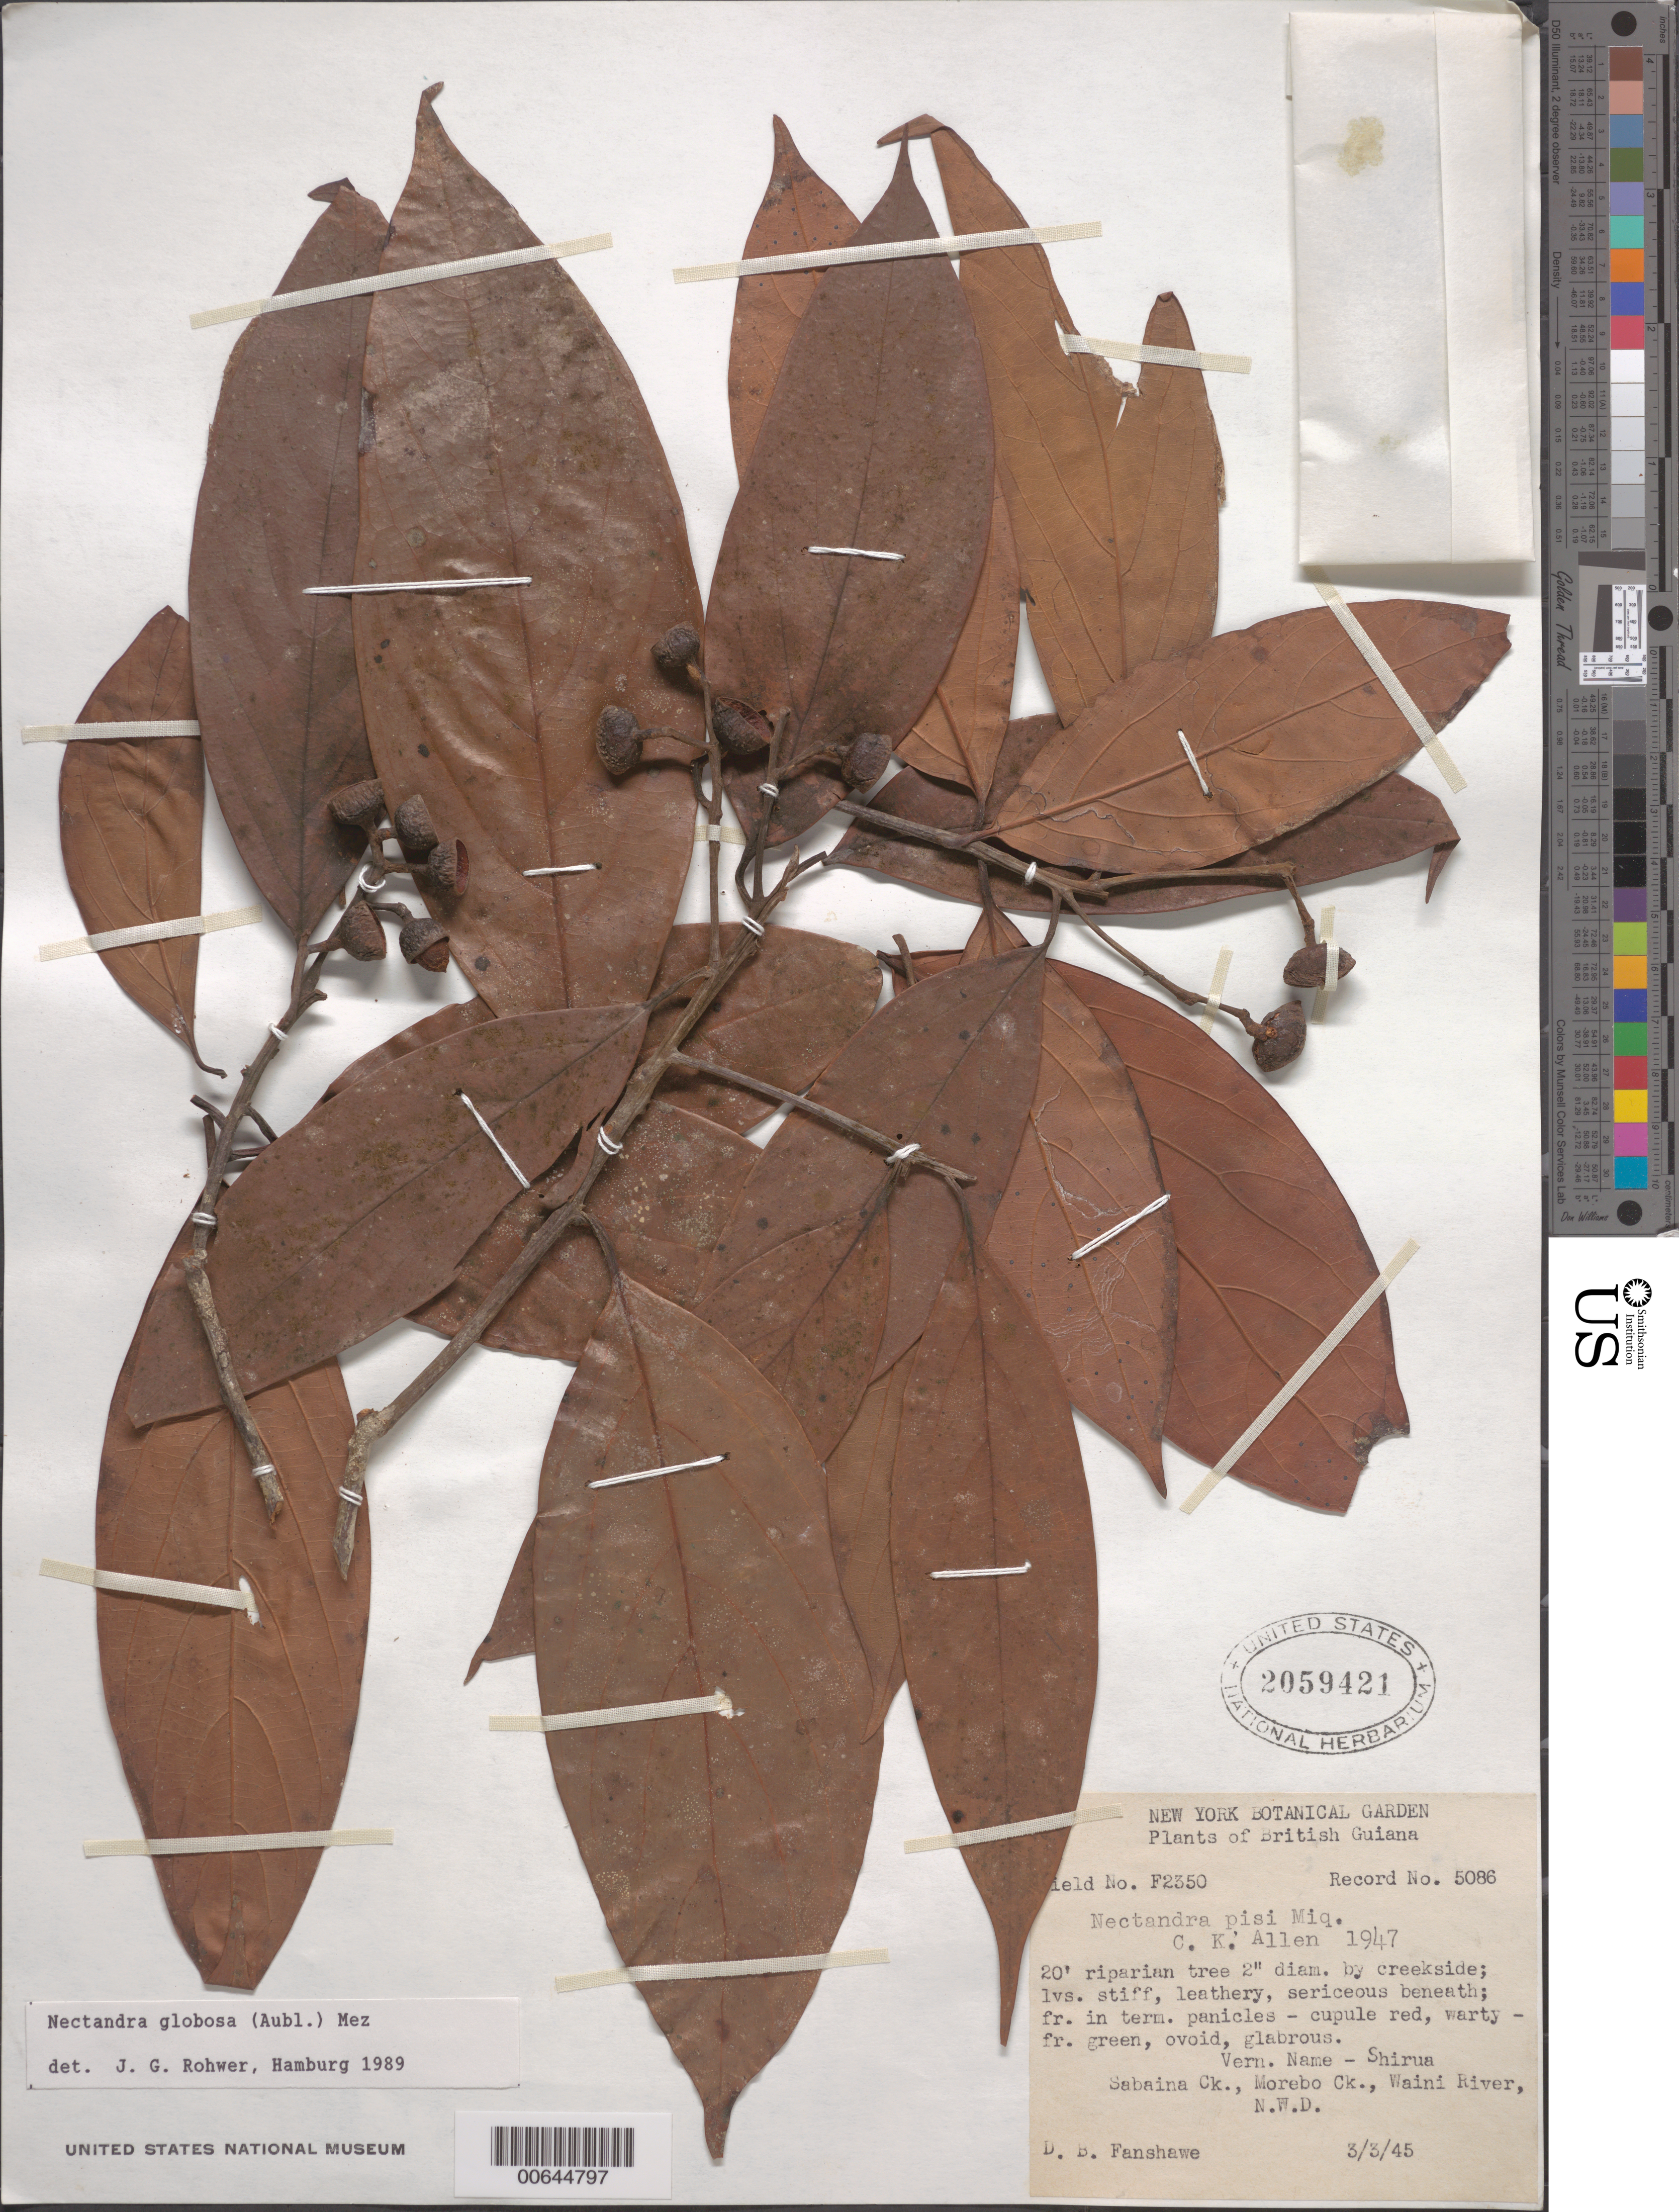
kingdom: Plantae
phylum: Tracheophyta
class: Magnoliopsida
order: Laurales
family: Lauraceae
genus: Nectandra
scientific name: Nectandra globosa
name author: (Aubl.) Mez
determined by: Rohwer, J. G.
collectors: D. B. Fanshawe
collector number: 2350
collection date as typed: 3-Mar-45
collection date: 1945-03-03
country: Guyana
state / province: Barima-Waini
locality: Sabaina Creek, Morebo Ck., Waini River; NW Dist.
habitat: Creekside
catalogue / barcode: US 2059421